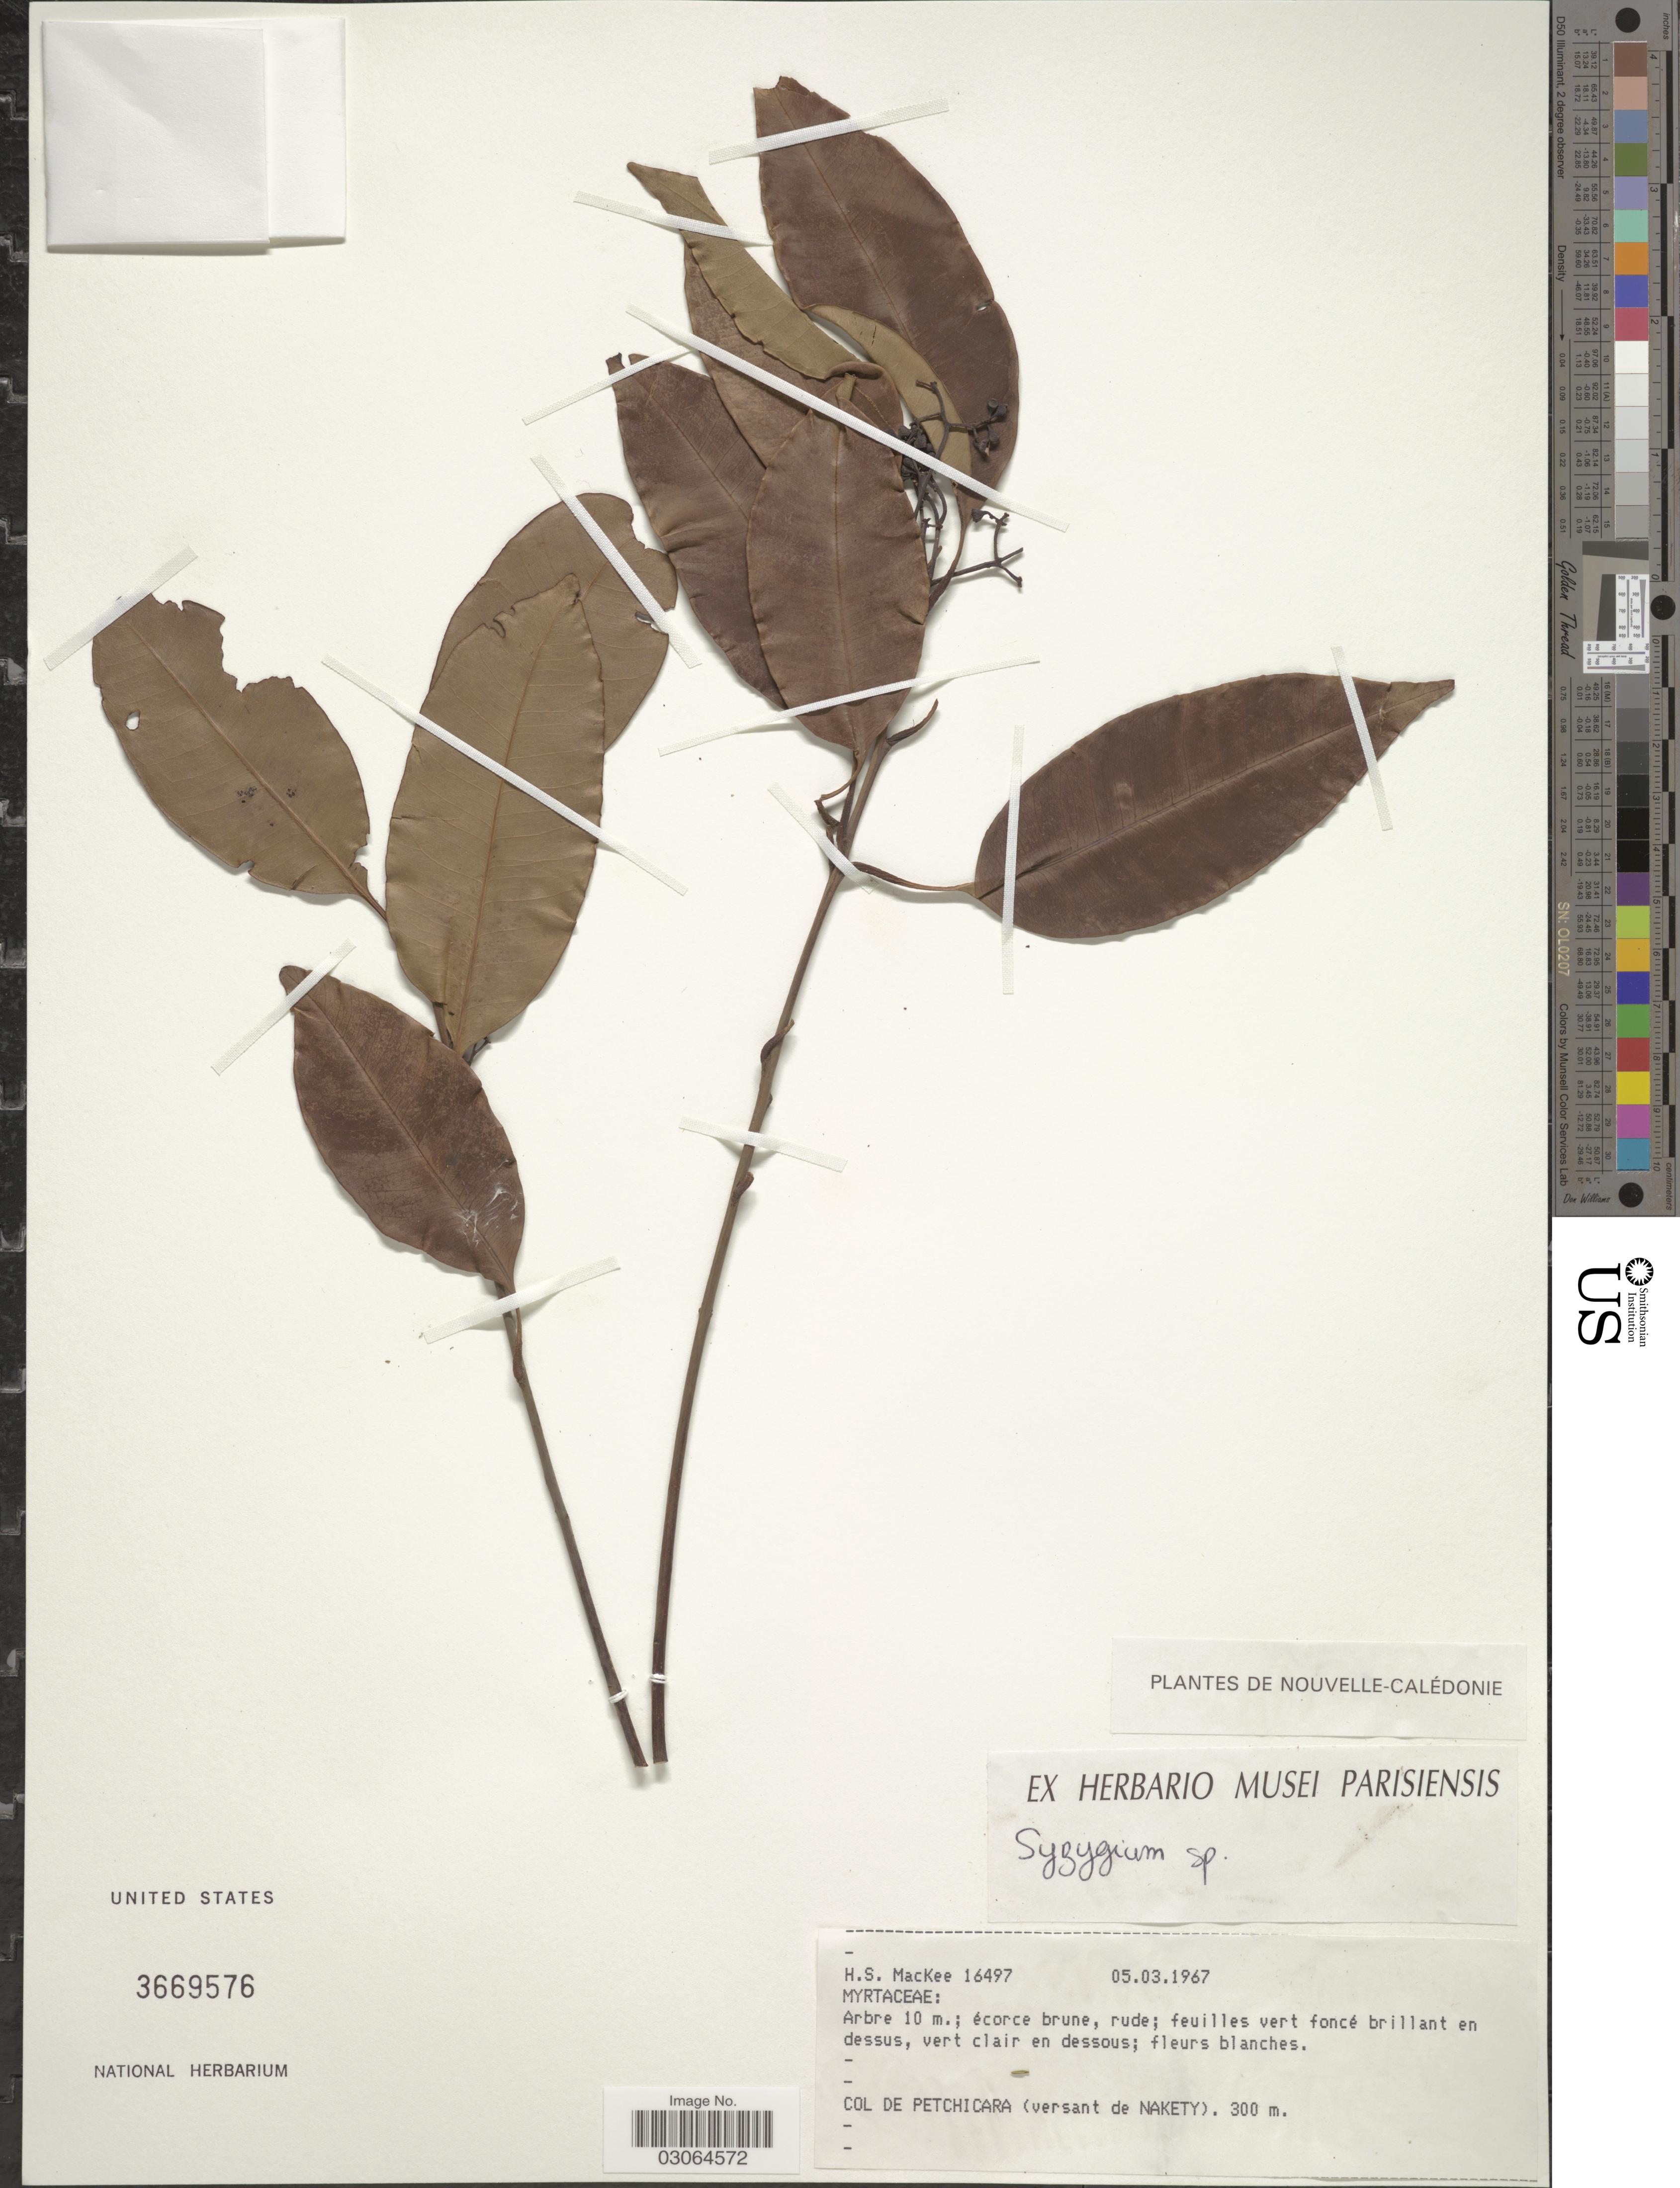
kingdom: Plantae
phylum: Tracheophyta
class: Magnoliopsida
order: Myrtales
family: Myrtaceae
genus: Syzygium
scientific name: Syzygium sp.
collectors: H. S. MacKee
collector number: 16497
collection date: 1967-03-05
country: New Caledonia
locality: Col de Petchicara (versant de Nakety).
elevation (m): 300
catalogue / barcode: US 3669576